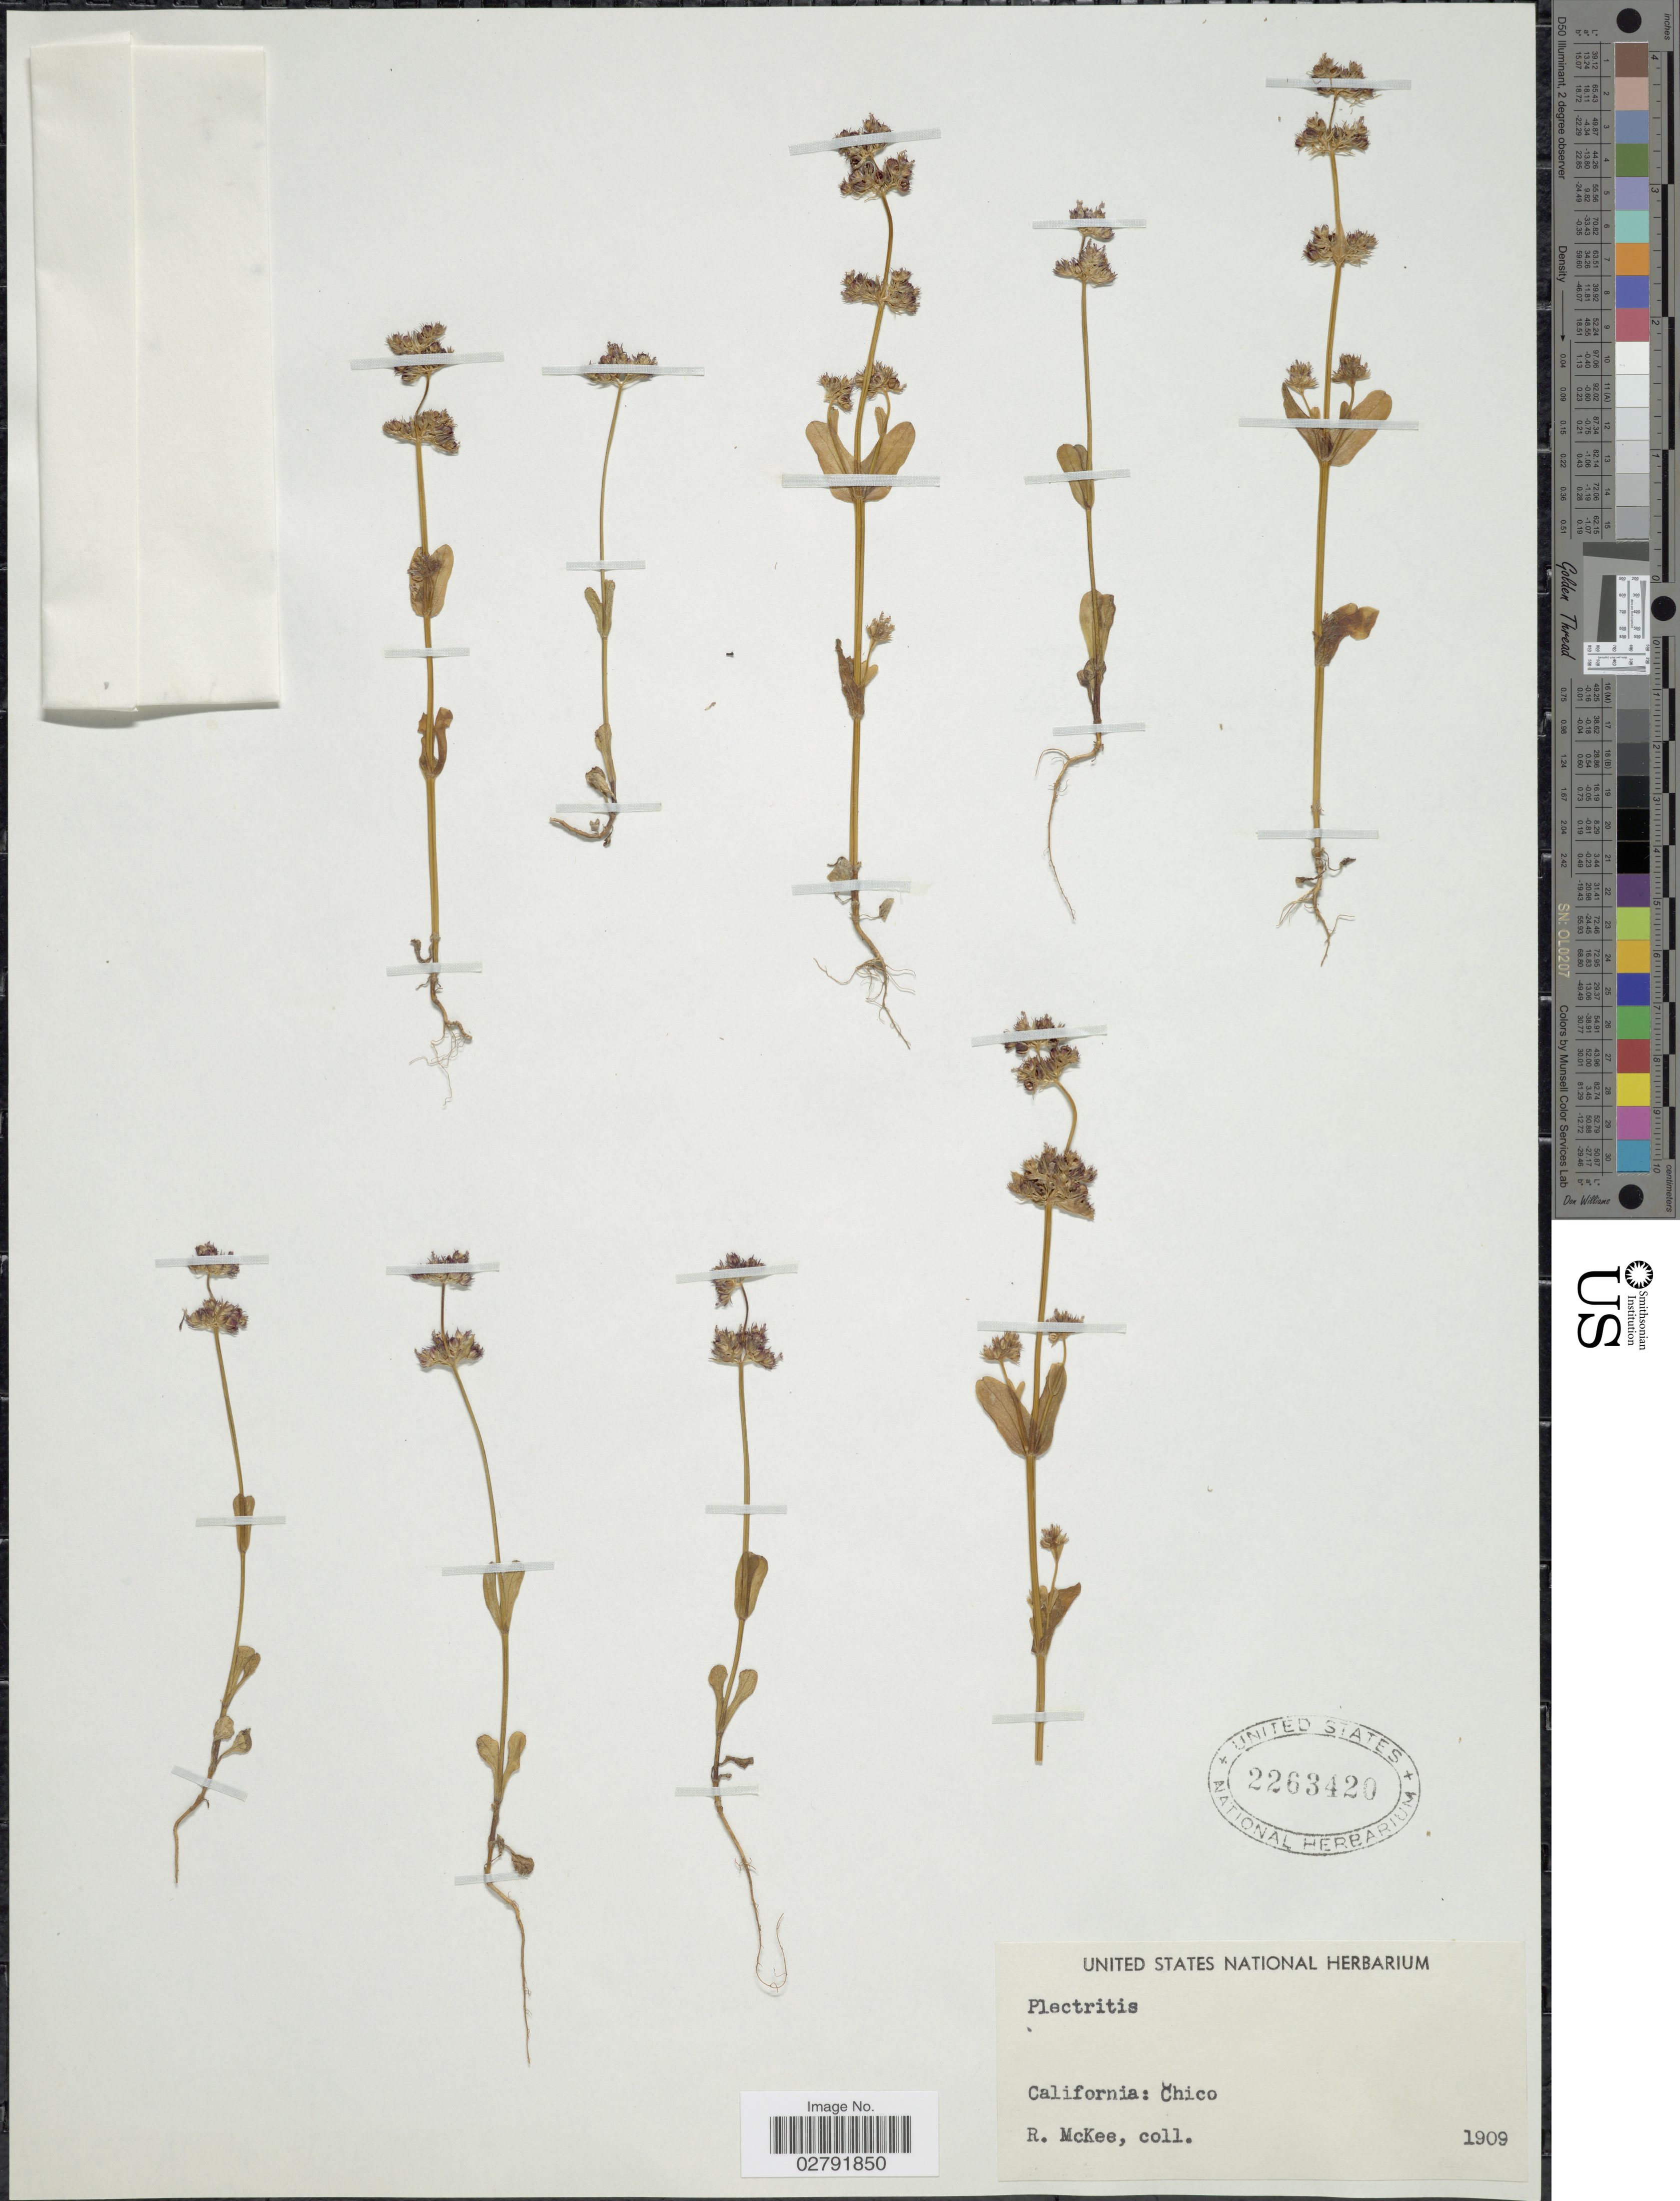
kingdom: Plantae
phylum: Tracheophyta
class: Magnoliopsida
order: Dipsacales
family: Caprifoliaceae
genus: Plectritis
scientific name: Plectritis sp.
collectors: R. Mckee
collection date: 1909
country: United States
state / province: California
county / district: Butte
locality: Chico.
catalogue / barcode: US 2263420